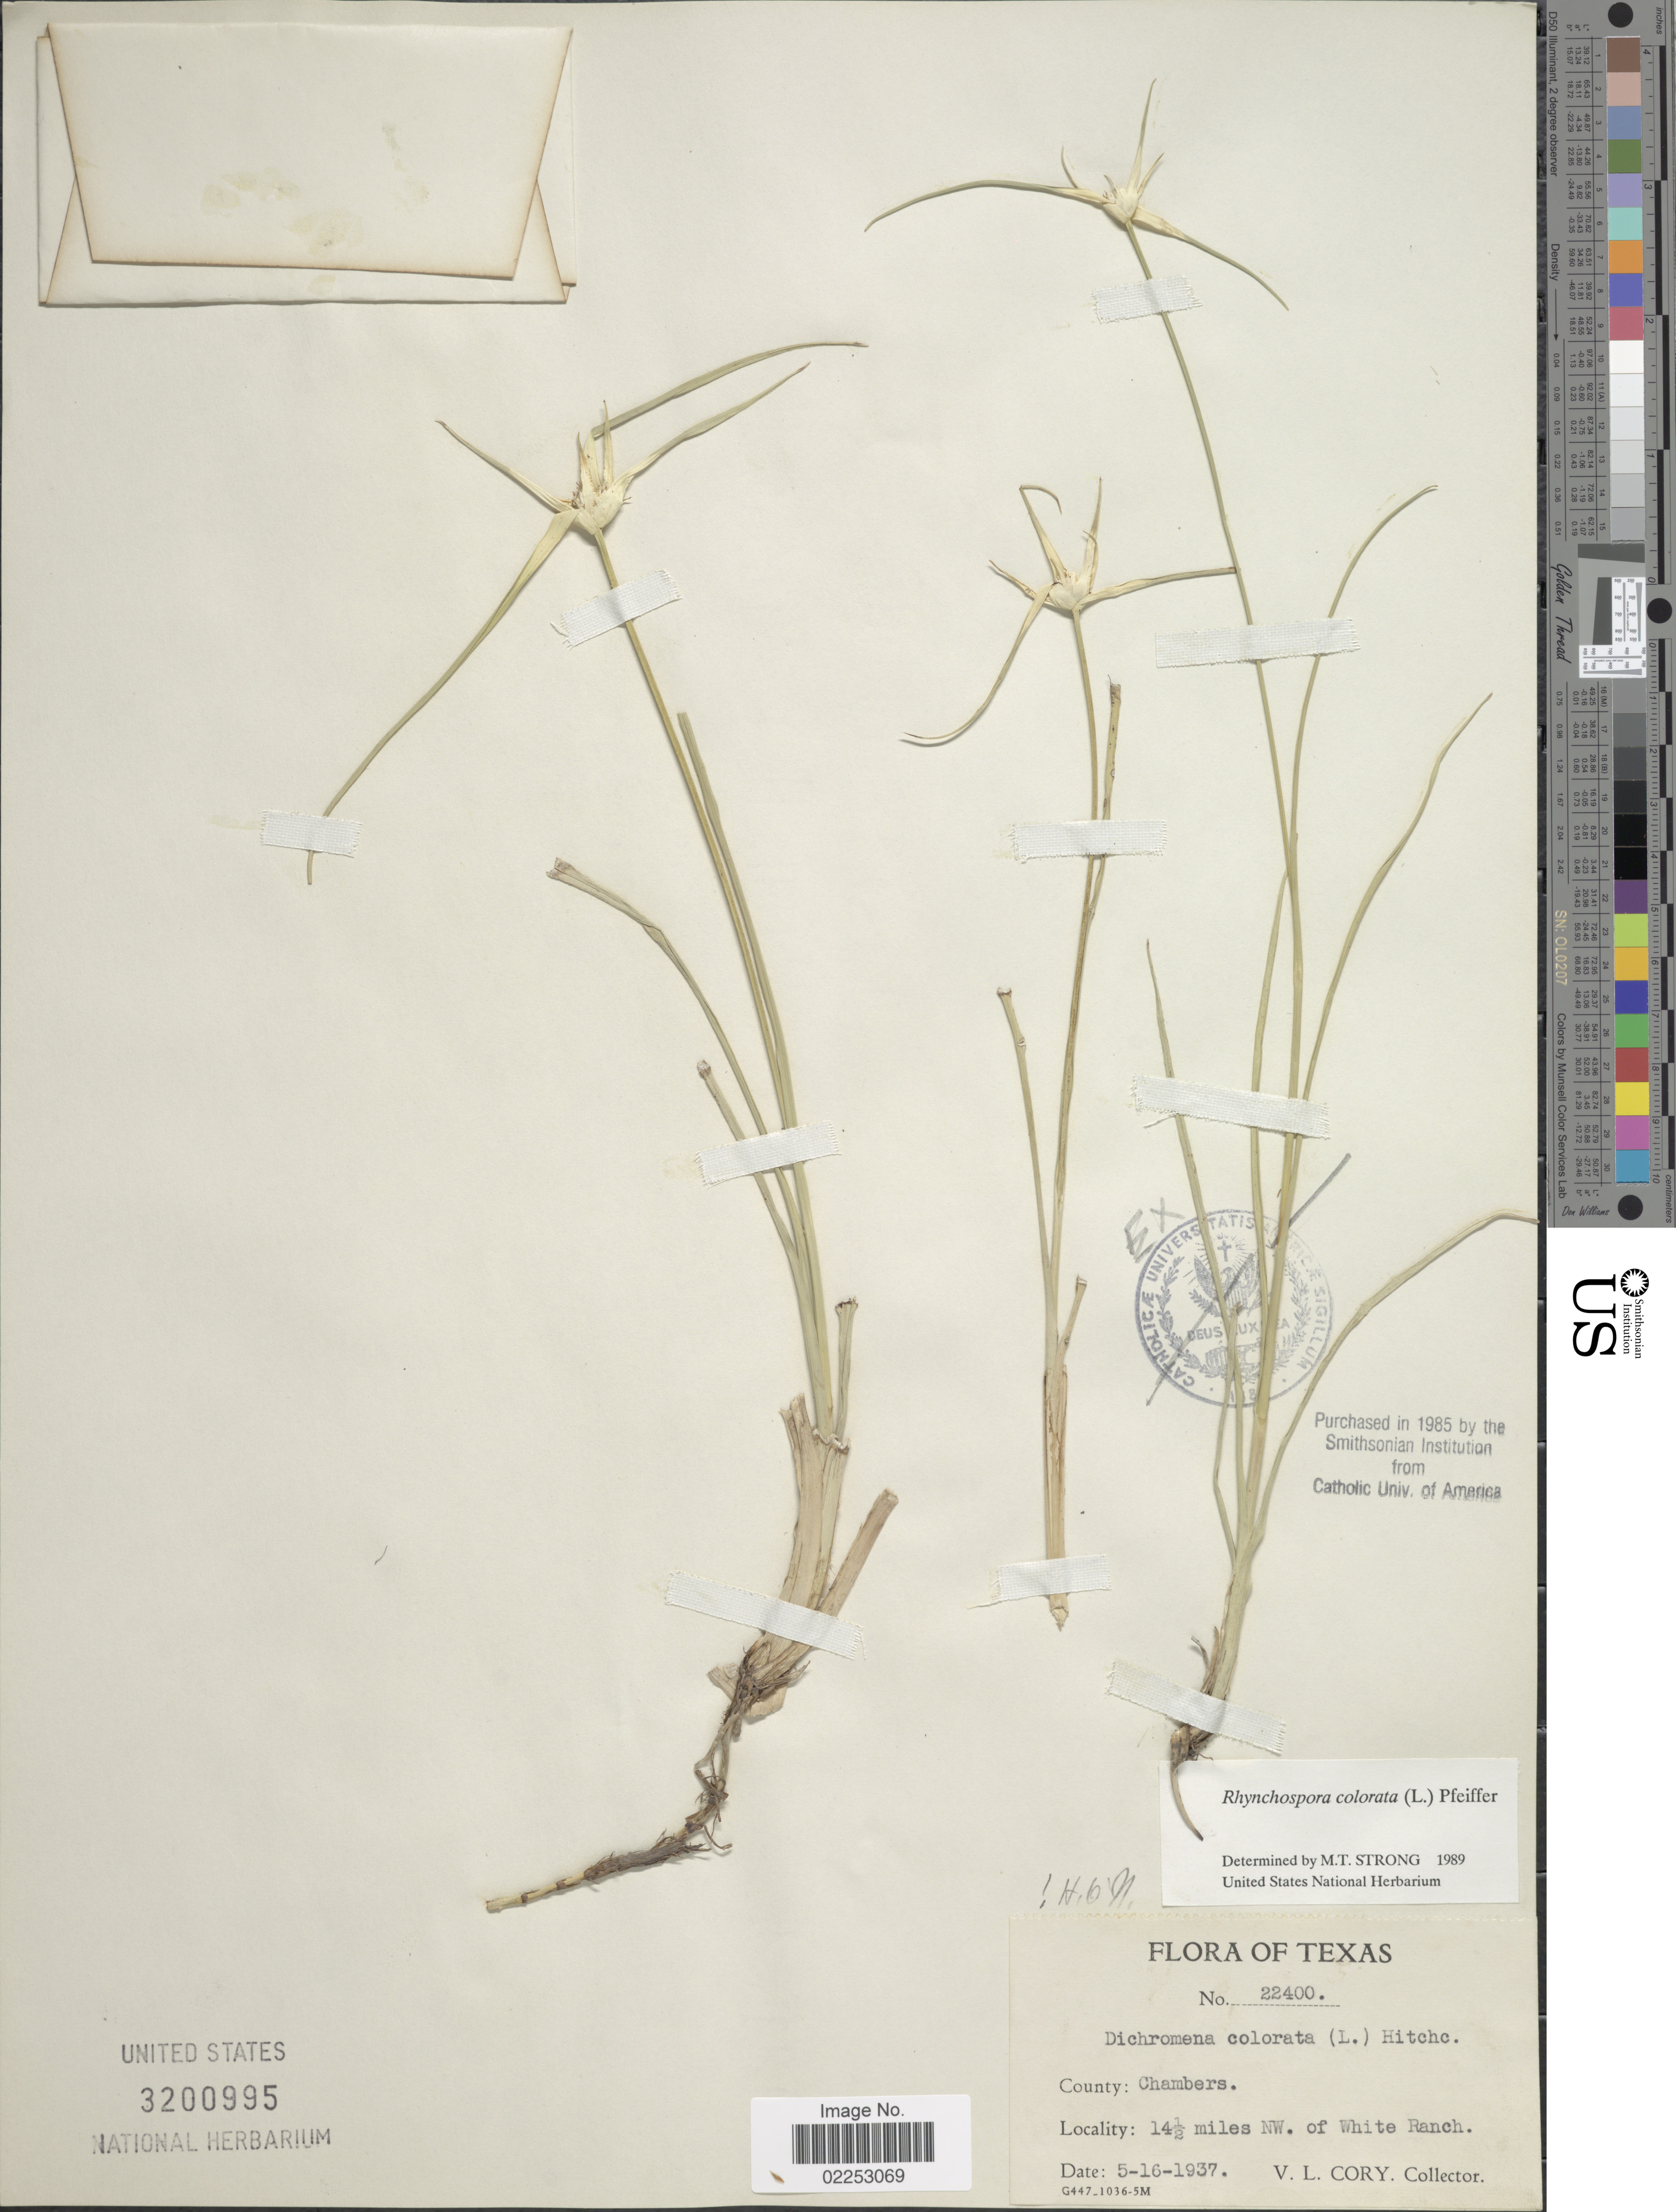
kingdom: Plantae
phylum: Tracheophyta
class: Liliopsida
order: Poales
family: Cyperaceae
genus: Rhynchospora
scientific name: Rhynchospora colorata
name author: (L.) H. Pfeiff.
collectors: V. Cory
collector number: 22400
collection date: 1937-05-16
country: United States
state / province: Texas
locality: County: Chambers. 14½ miles NW. of White Ranch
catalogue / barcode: US 3200995